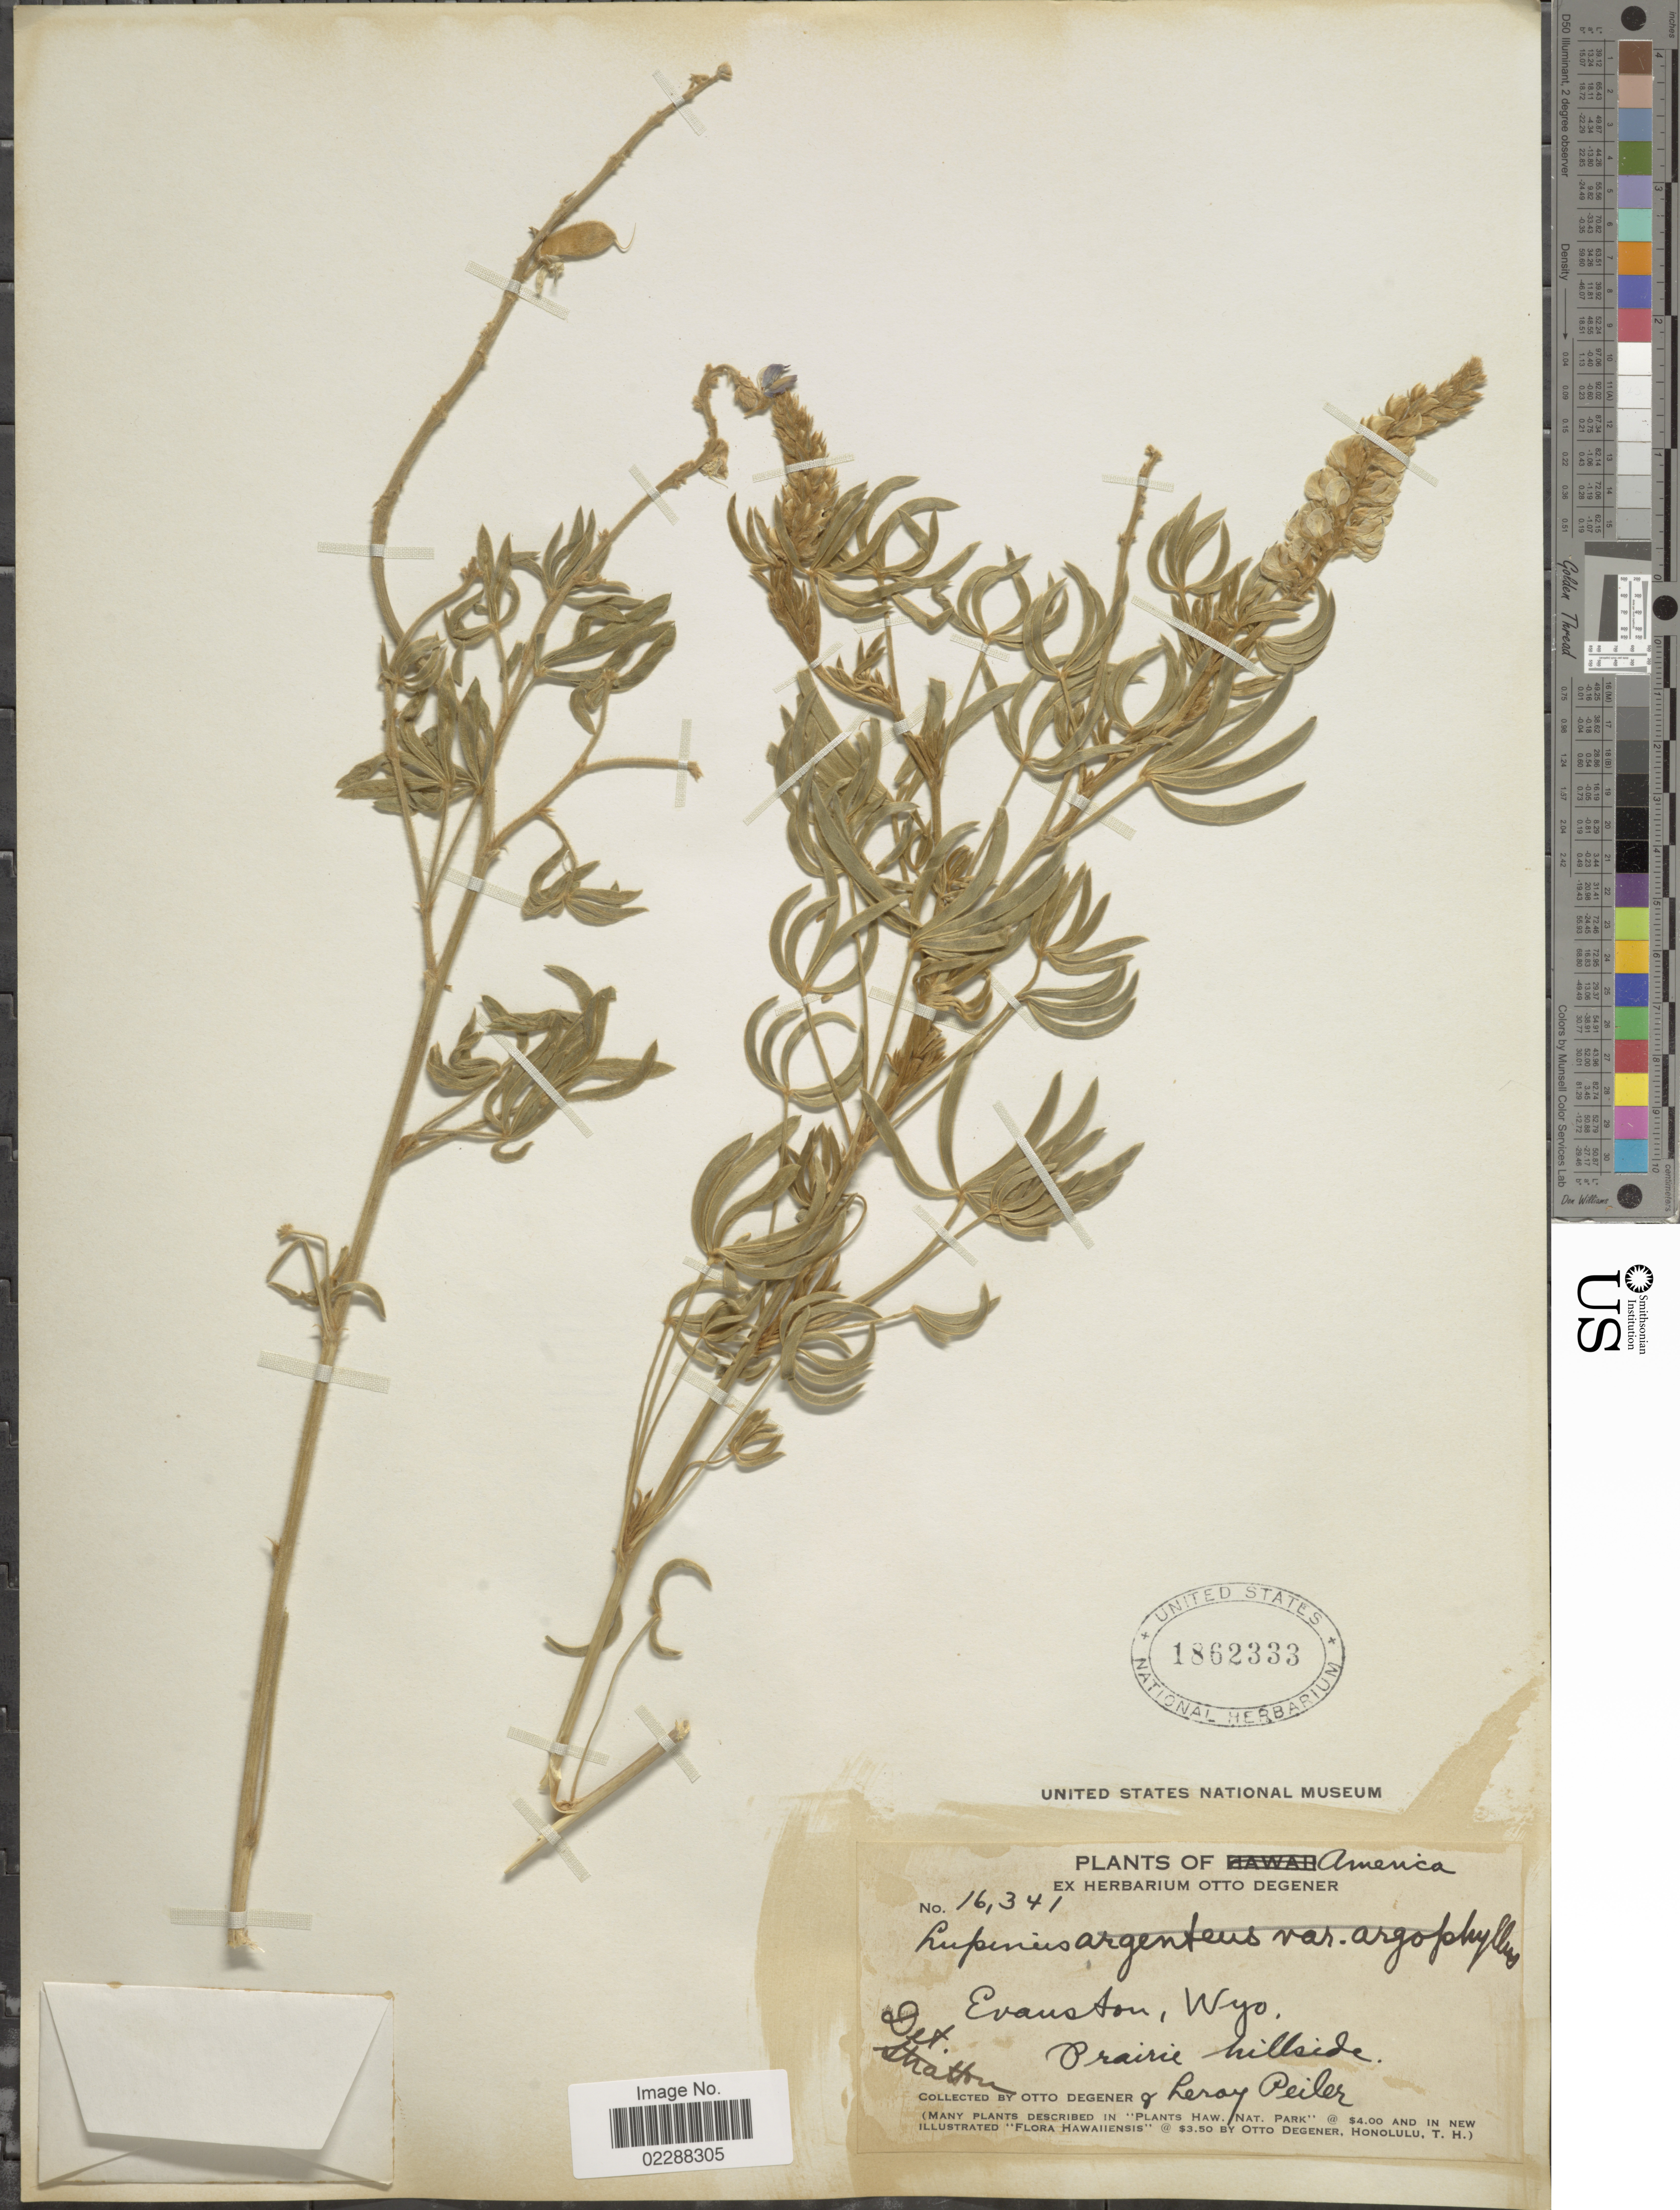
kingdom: Plantae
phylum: Tracheophyta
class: Magnoliopsida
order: Fabales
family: Fabaceae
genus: Lupinus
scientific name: Lupinus sp.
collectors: O. Degener & L. Peiler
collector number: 16341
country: United States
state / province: Wyoming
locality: Evanston, Wyo., Prairie hillside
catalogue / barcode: US 1862333